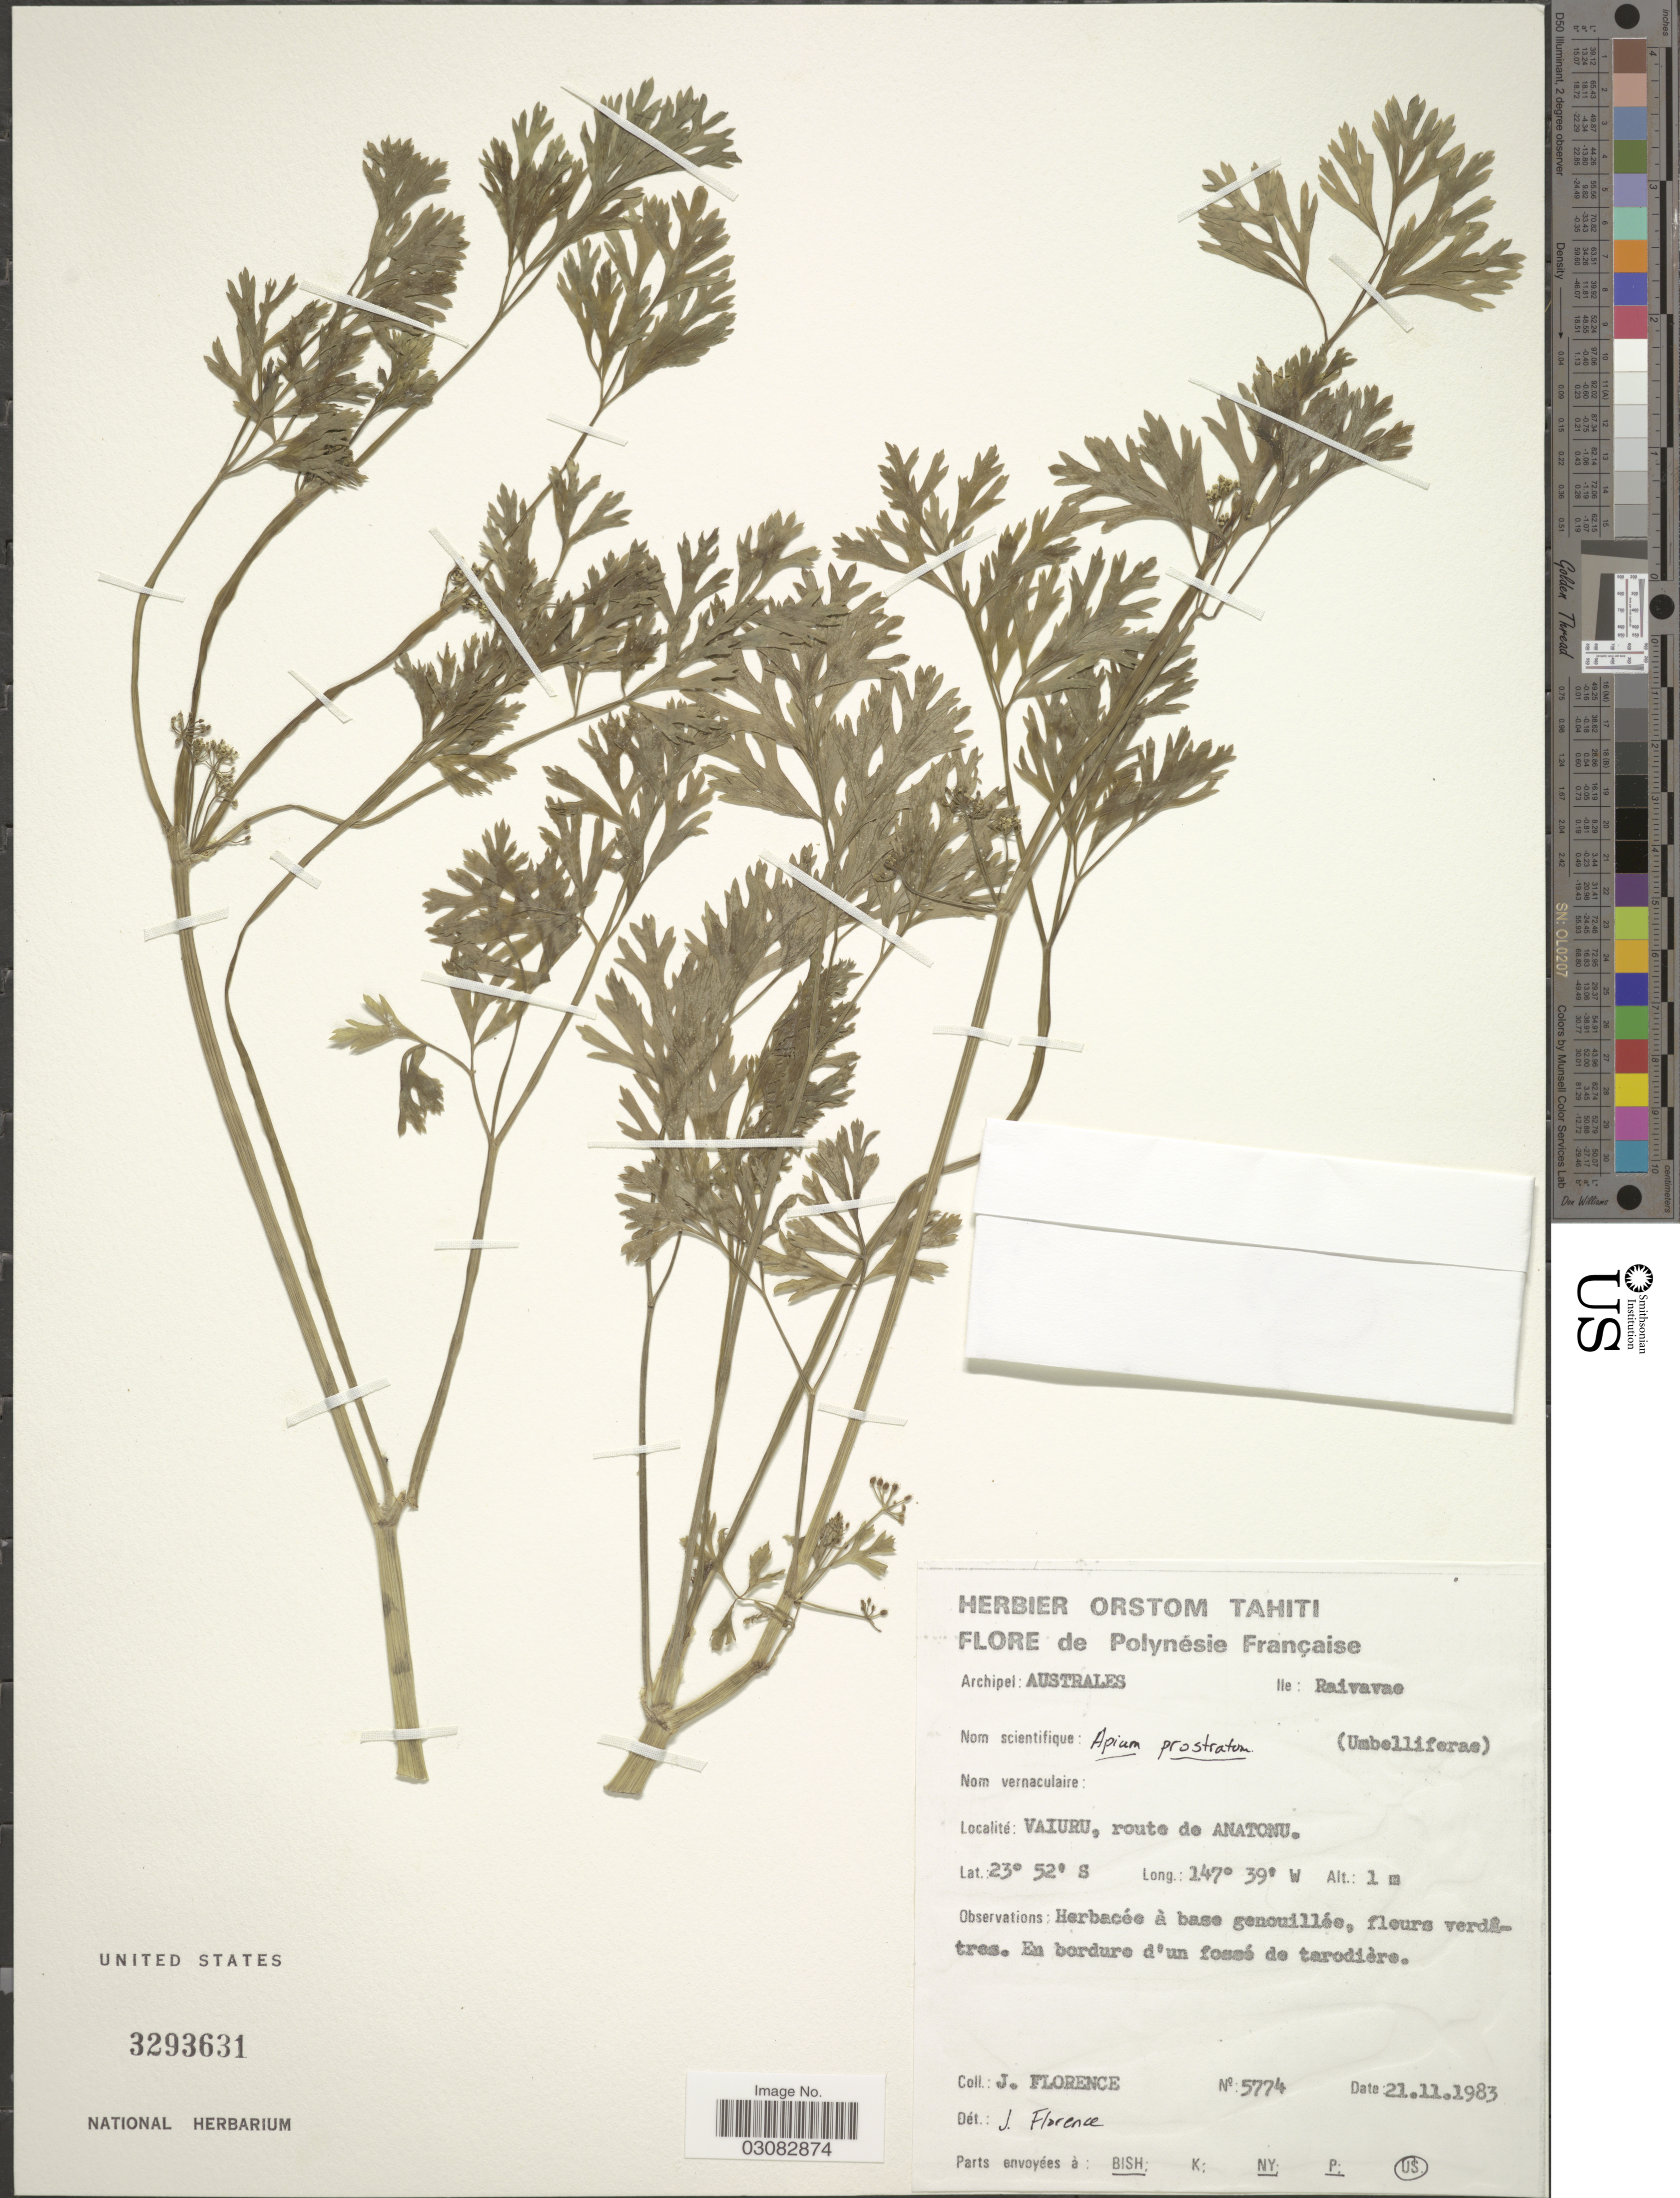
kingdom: Plantae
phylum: Tracheophyta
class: Magnoliopsida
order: Apiales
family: Apiaceae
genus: Apium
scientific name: Apium prostratum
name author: Labill. ex Vent.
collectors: J. Florence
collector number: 5774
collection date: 1983-11-21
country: French Polynesia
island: Raivavae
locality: Archipel: Australes, Ile: Raivavae, Vaiuru, route de Anatonu.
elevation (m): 1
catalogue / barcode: US 3293631